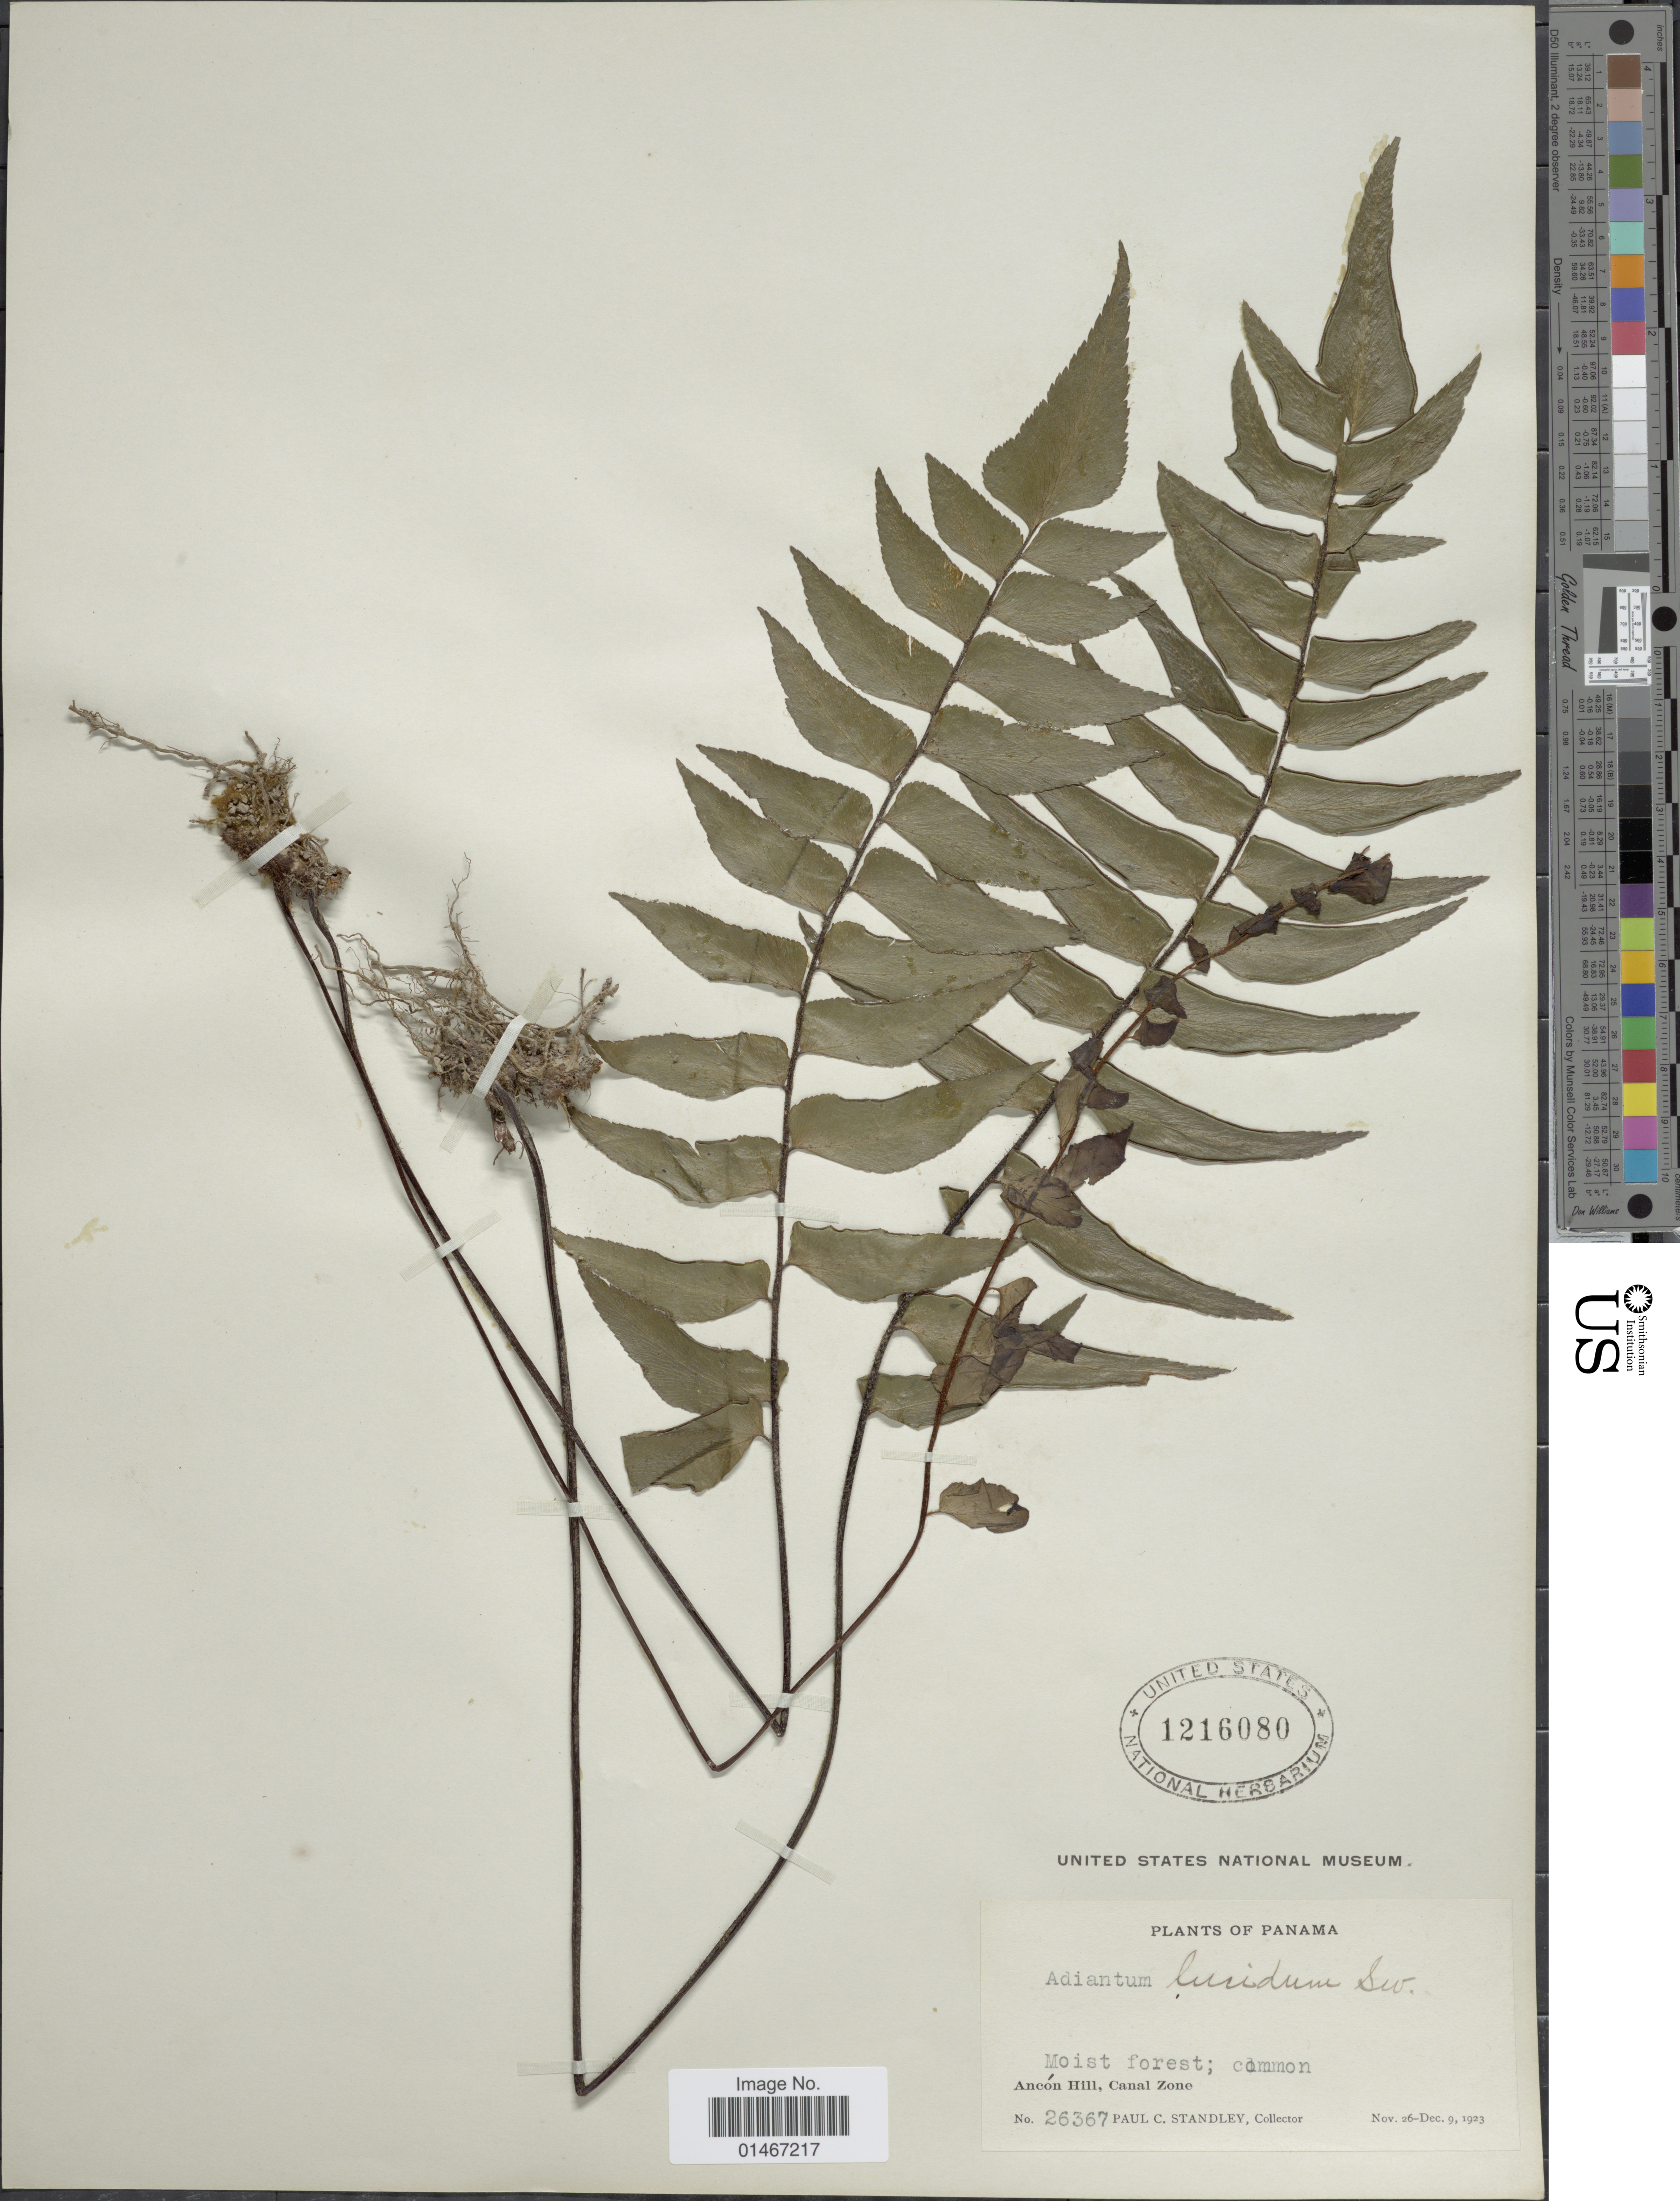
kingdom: Plantae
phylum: Tracheophyta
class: Polypodiopsida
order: Polypodiales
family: Pteridaceae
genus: Adiantum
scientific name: Adiantum lucidum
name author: (Cav.) Sw.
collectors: P. C. Standley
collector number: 26367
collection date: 1923-11-26/1923-12-09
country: Panama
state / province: Colón / Panamá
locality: Ancon Hill, Canal Zone.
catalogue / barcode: US 1216080